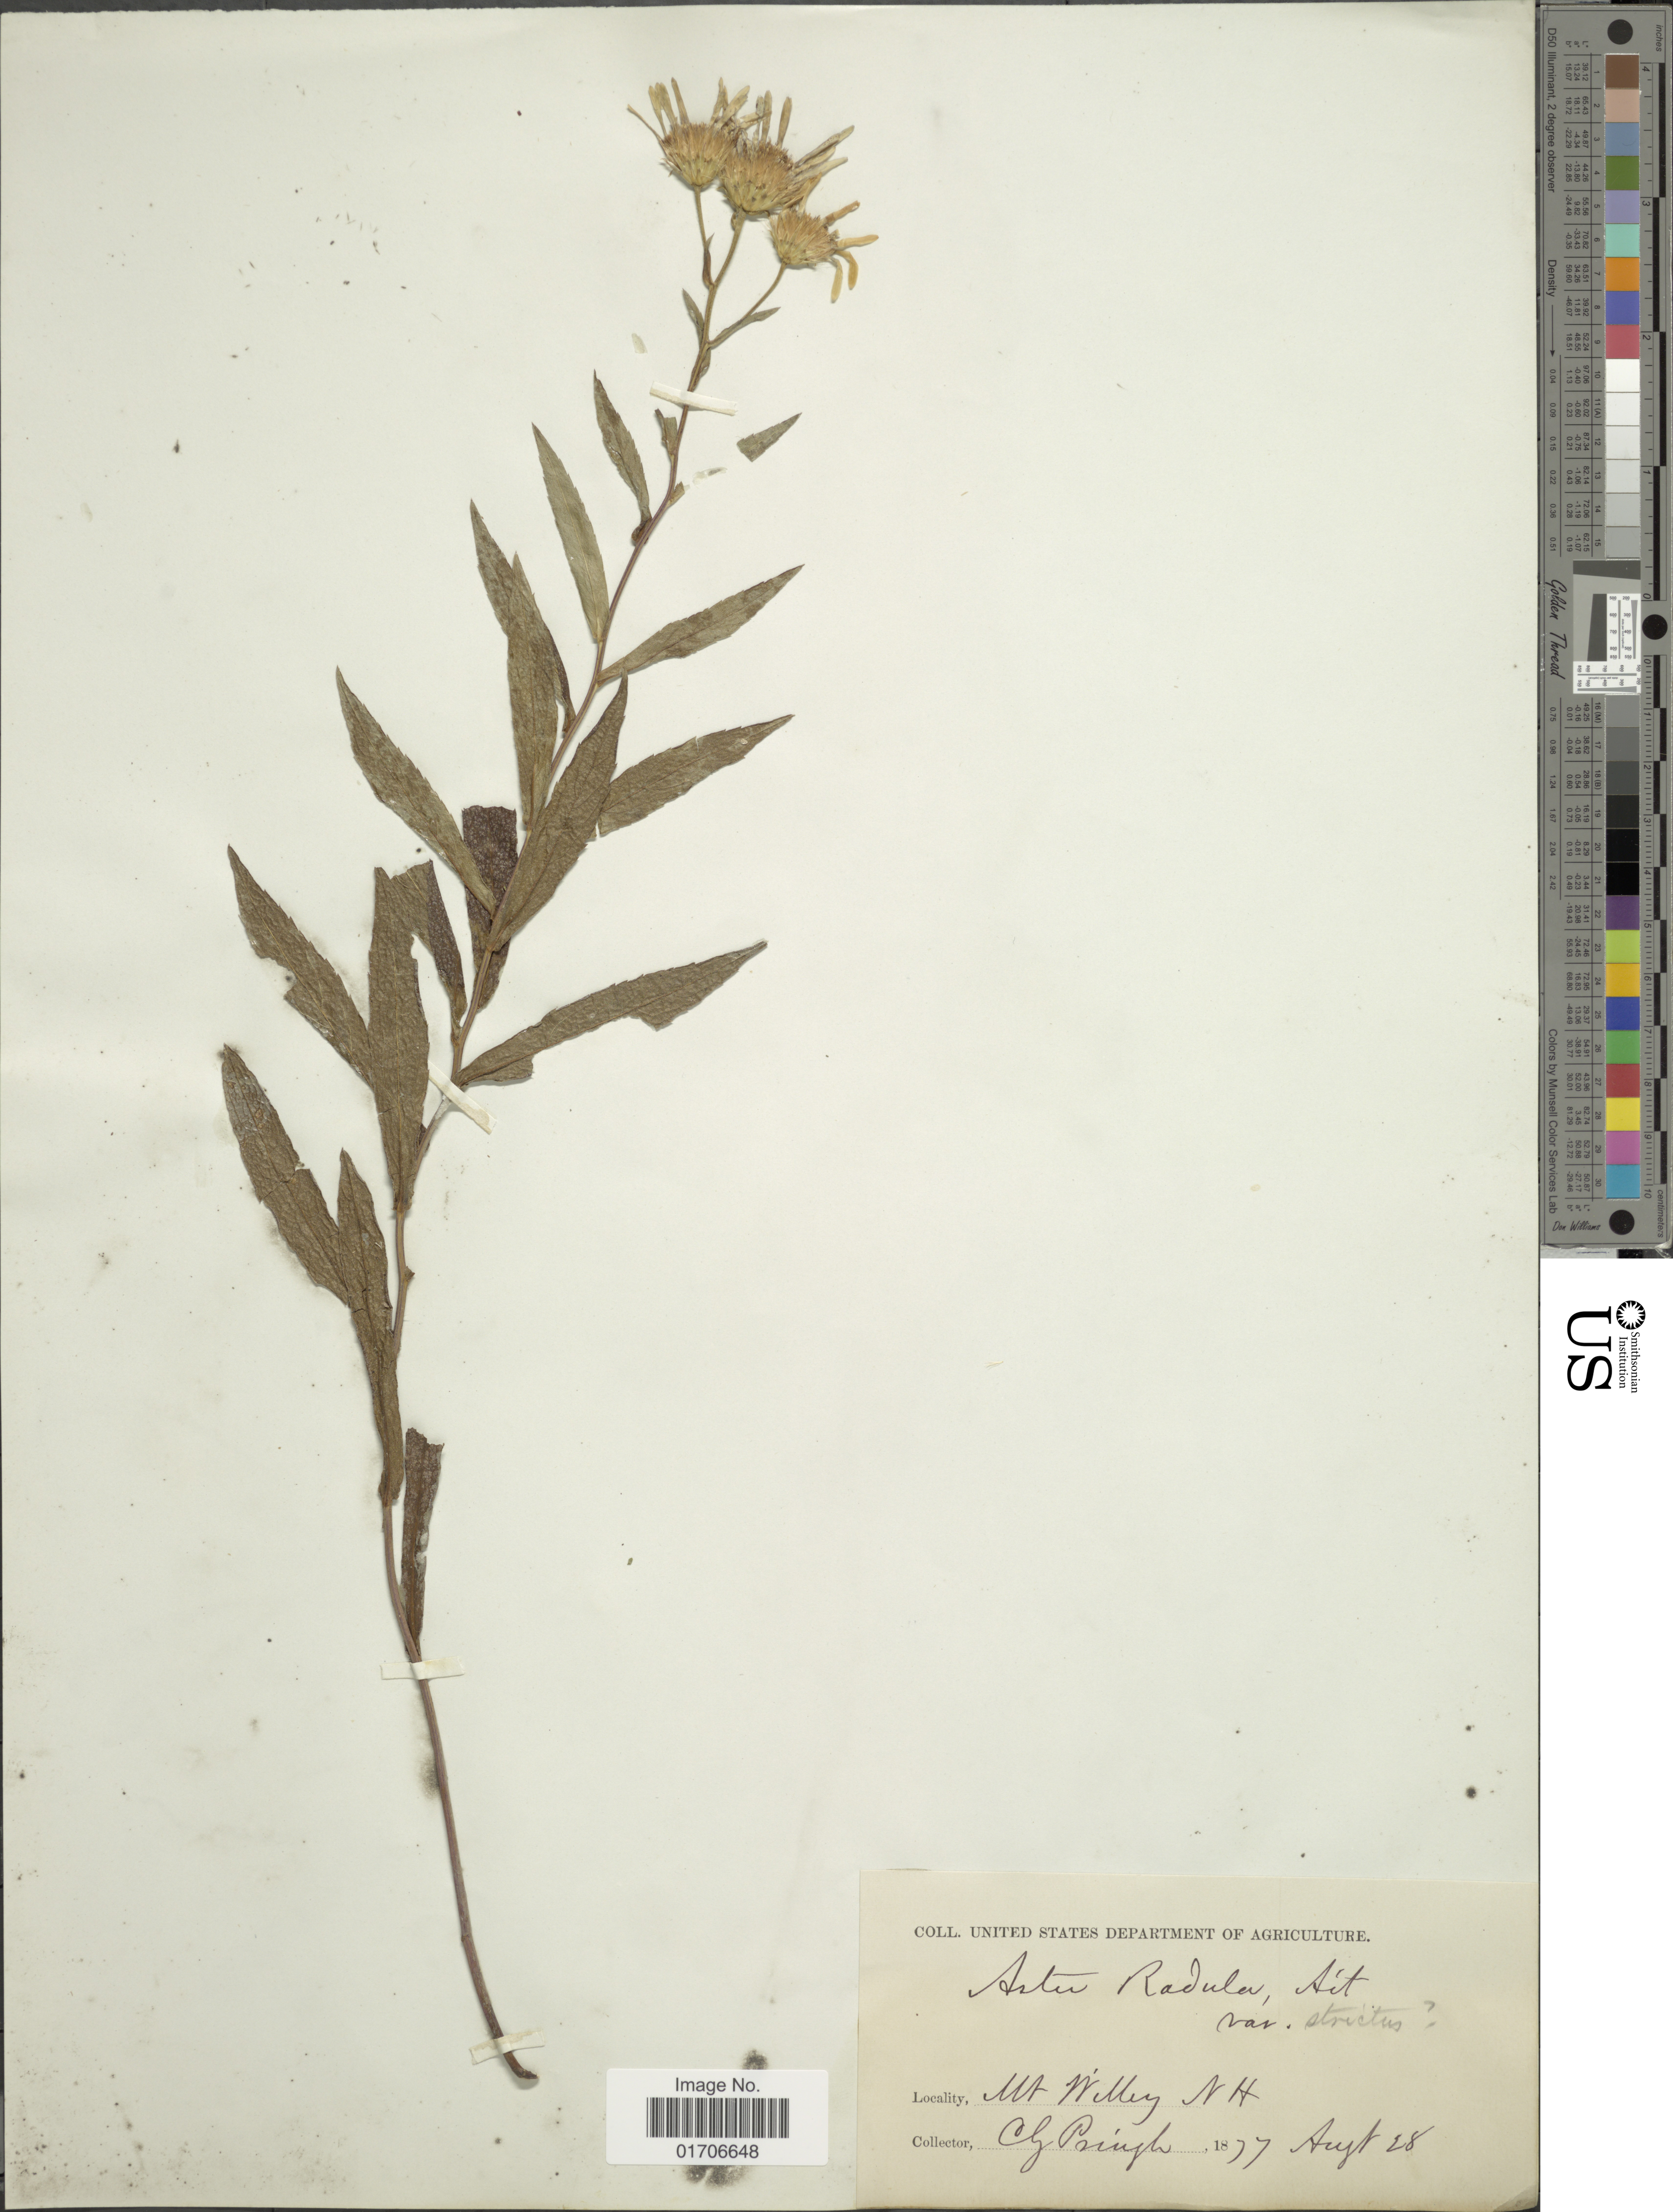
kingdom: Plantae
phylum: Tracheophyta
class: Magnoliopsida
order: Asterales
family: Asteraceae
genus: Aster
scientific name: Aster radula var. strictus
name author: A. Gray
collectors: C. G. Pringle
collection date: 1877-08-28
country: United States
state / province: New Hampshire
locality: Mt Willey, N. H.